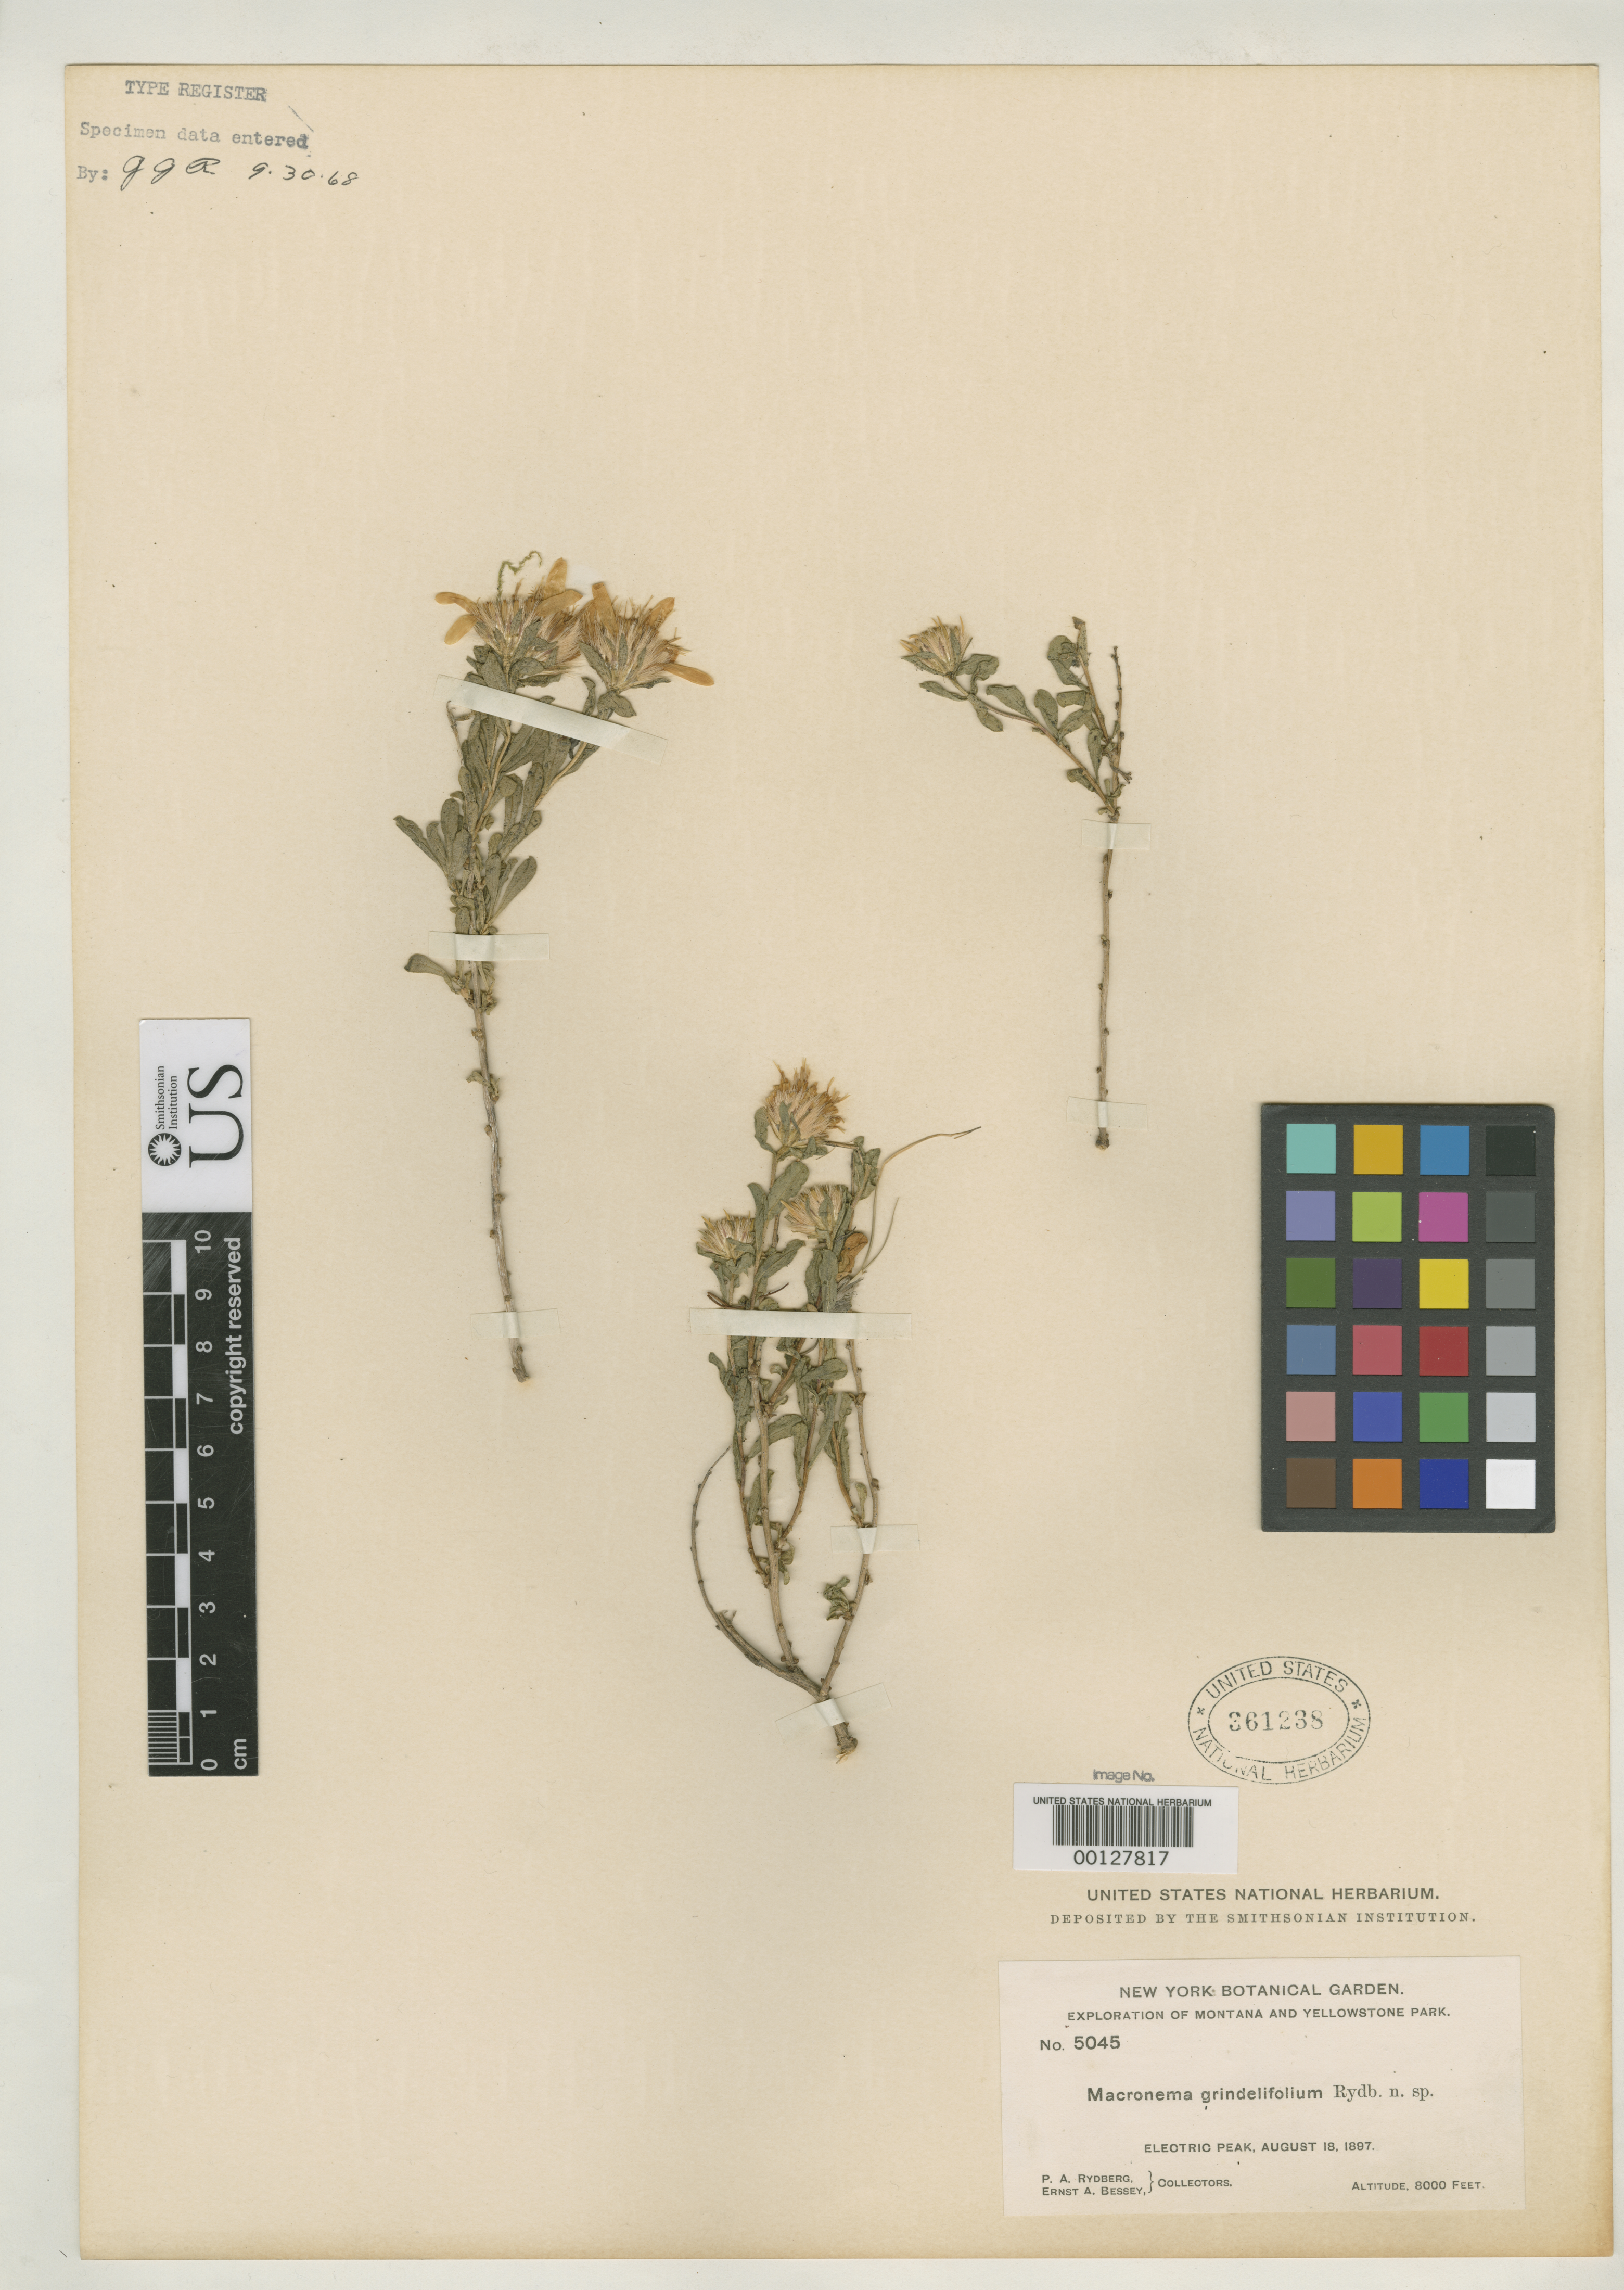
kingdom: Plantae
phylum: Tracheophyta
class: Magnoliopsida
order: Asterales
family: Asteraceae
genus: Macronema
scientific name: Macronema grindelifolium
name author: Rydb.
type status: Isotype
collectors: P. A. Rydberg & E. Bessey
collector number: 5045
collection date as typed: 18 Aug 1897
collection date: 1897-08-18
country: United States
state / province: Montana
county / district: Park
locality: Electric Peak, Yellowstone Park.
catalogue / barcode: US 361238